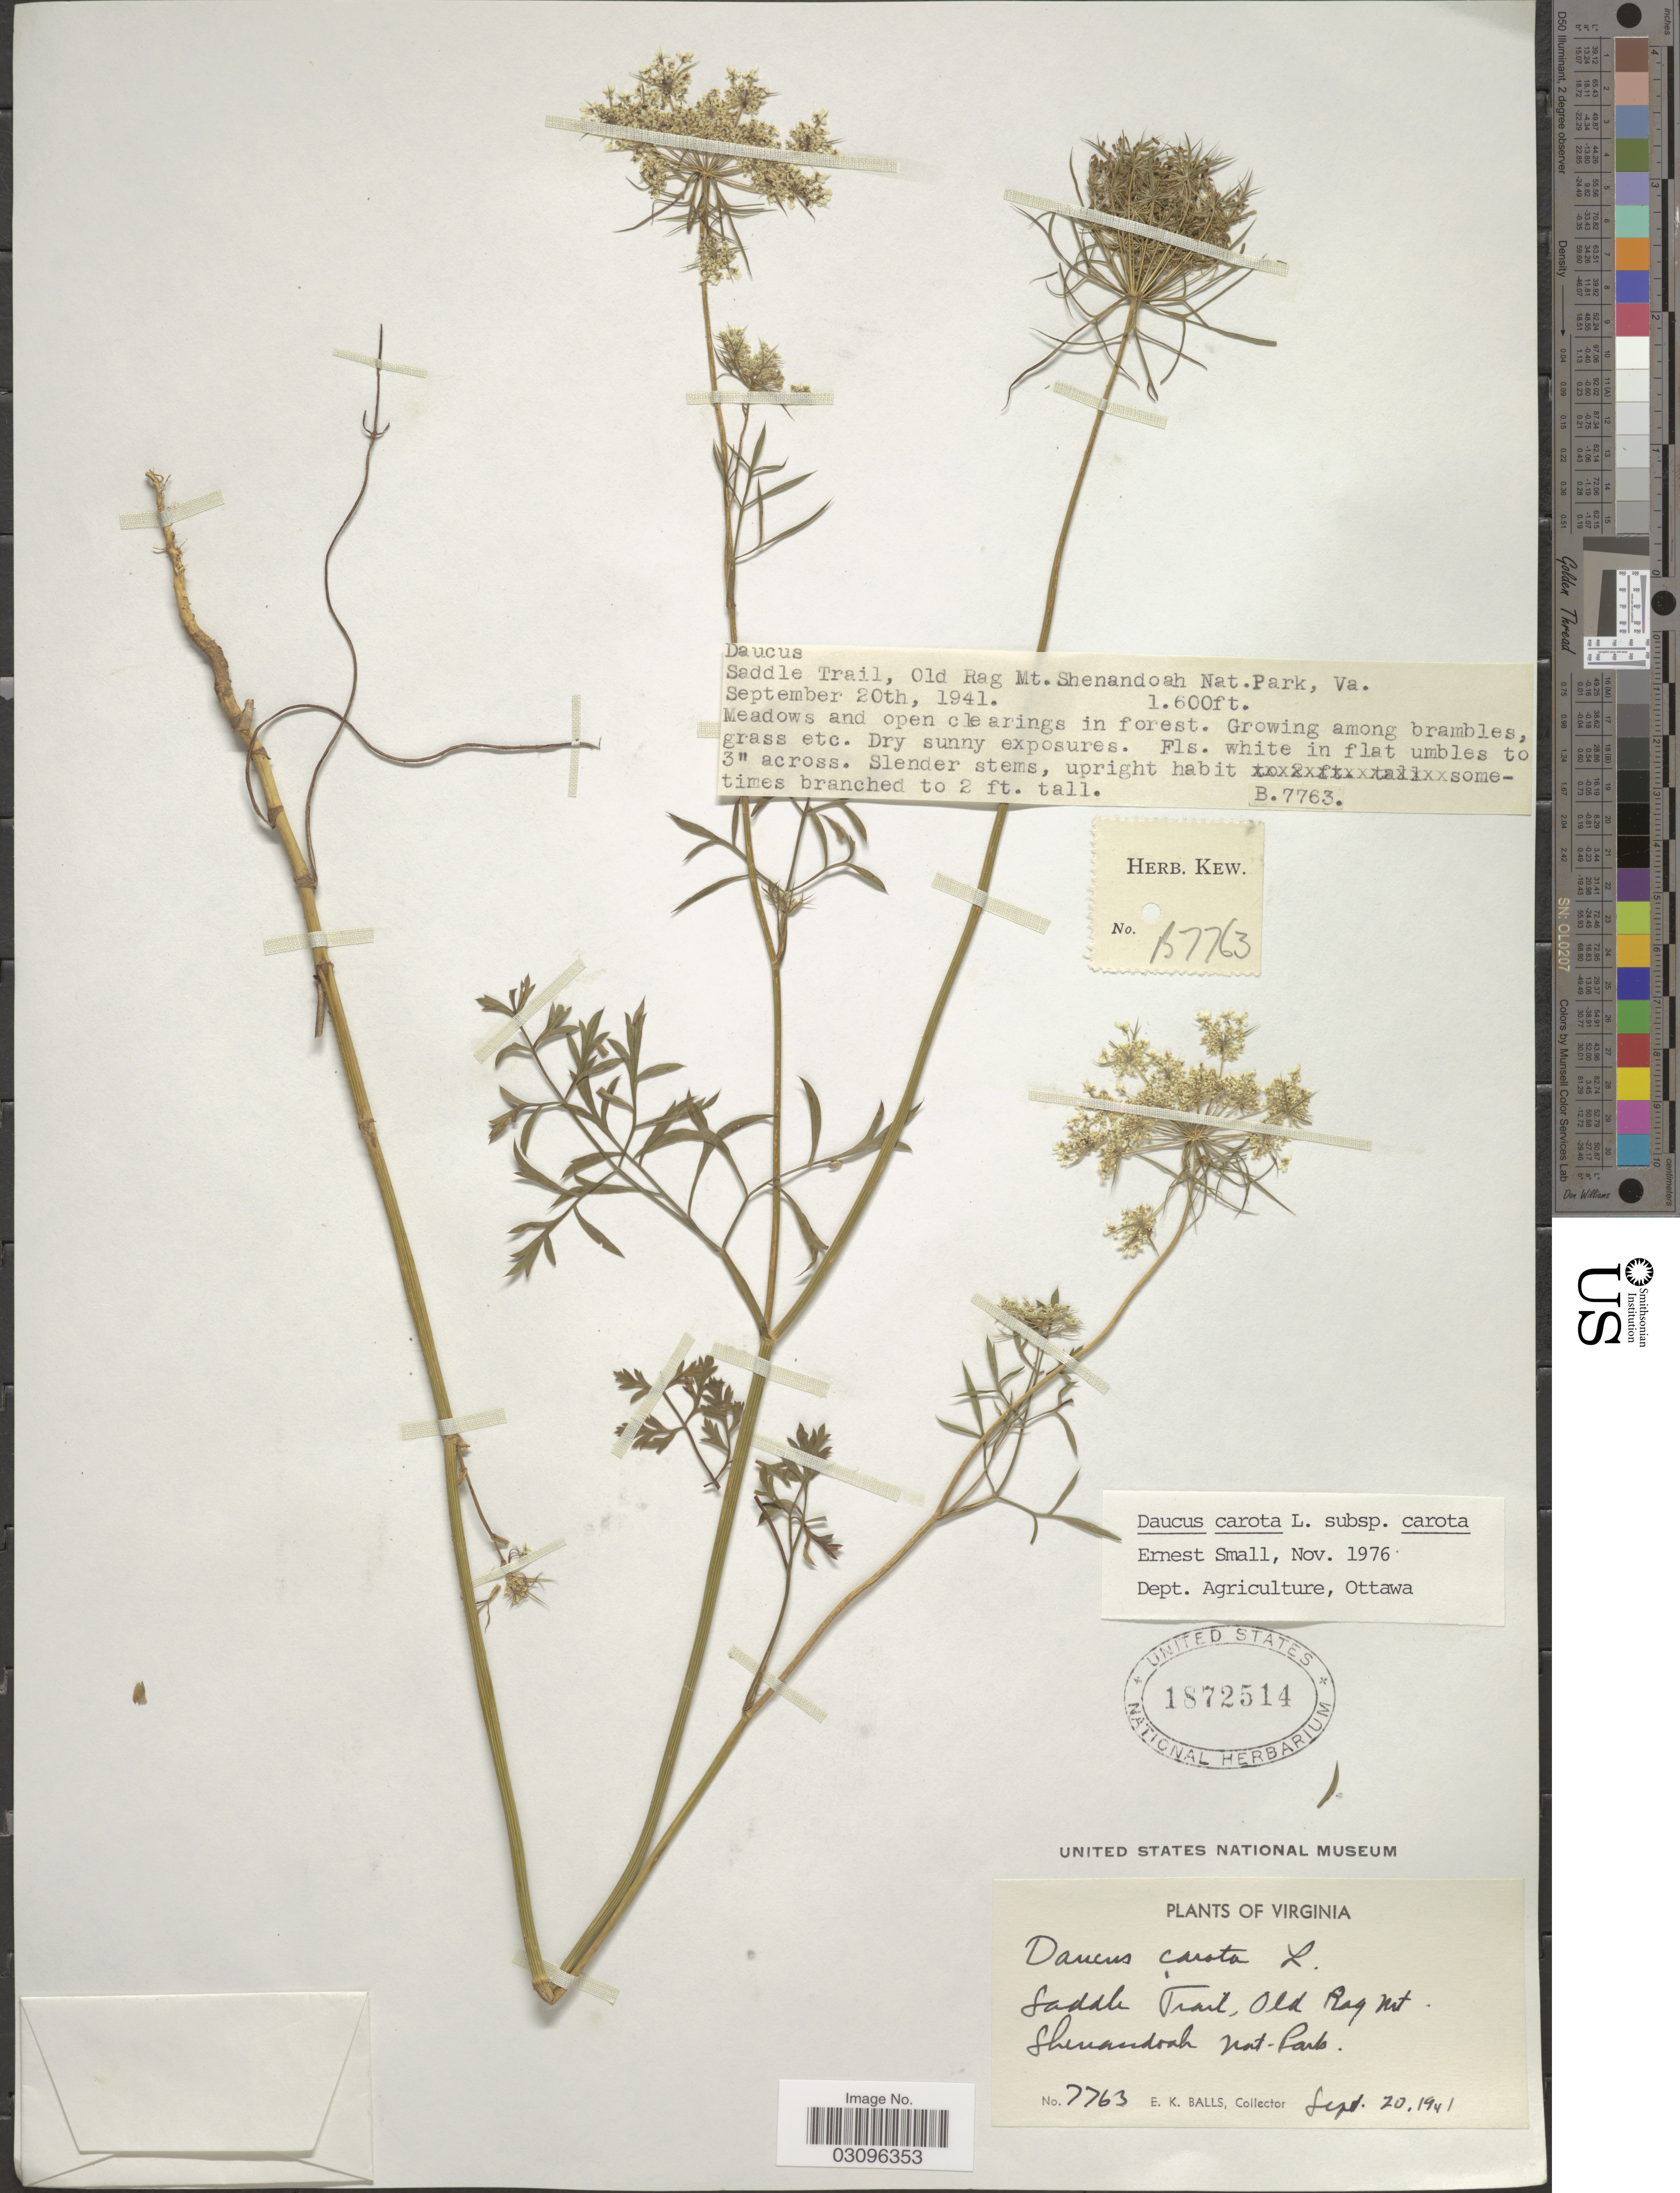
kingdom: Plantae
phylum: Tracheophyta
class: Magnoliopsida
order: Apiales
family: Apiaceae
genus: Daucus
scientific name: Daucus carota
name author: L.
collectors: E. K. Balls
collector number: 7763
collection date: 1941-09-20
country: United States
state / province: Virginia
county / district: Madison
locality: Saddle Trail, Old Rag Mt. Shenandoah Nat. Park.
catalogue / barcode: US 1872514